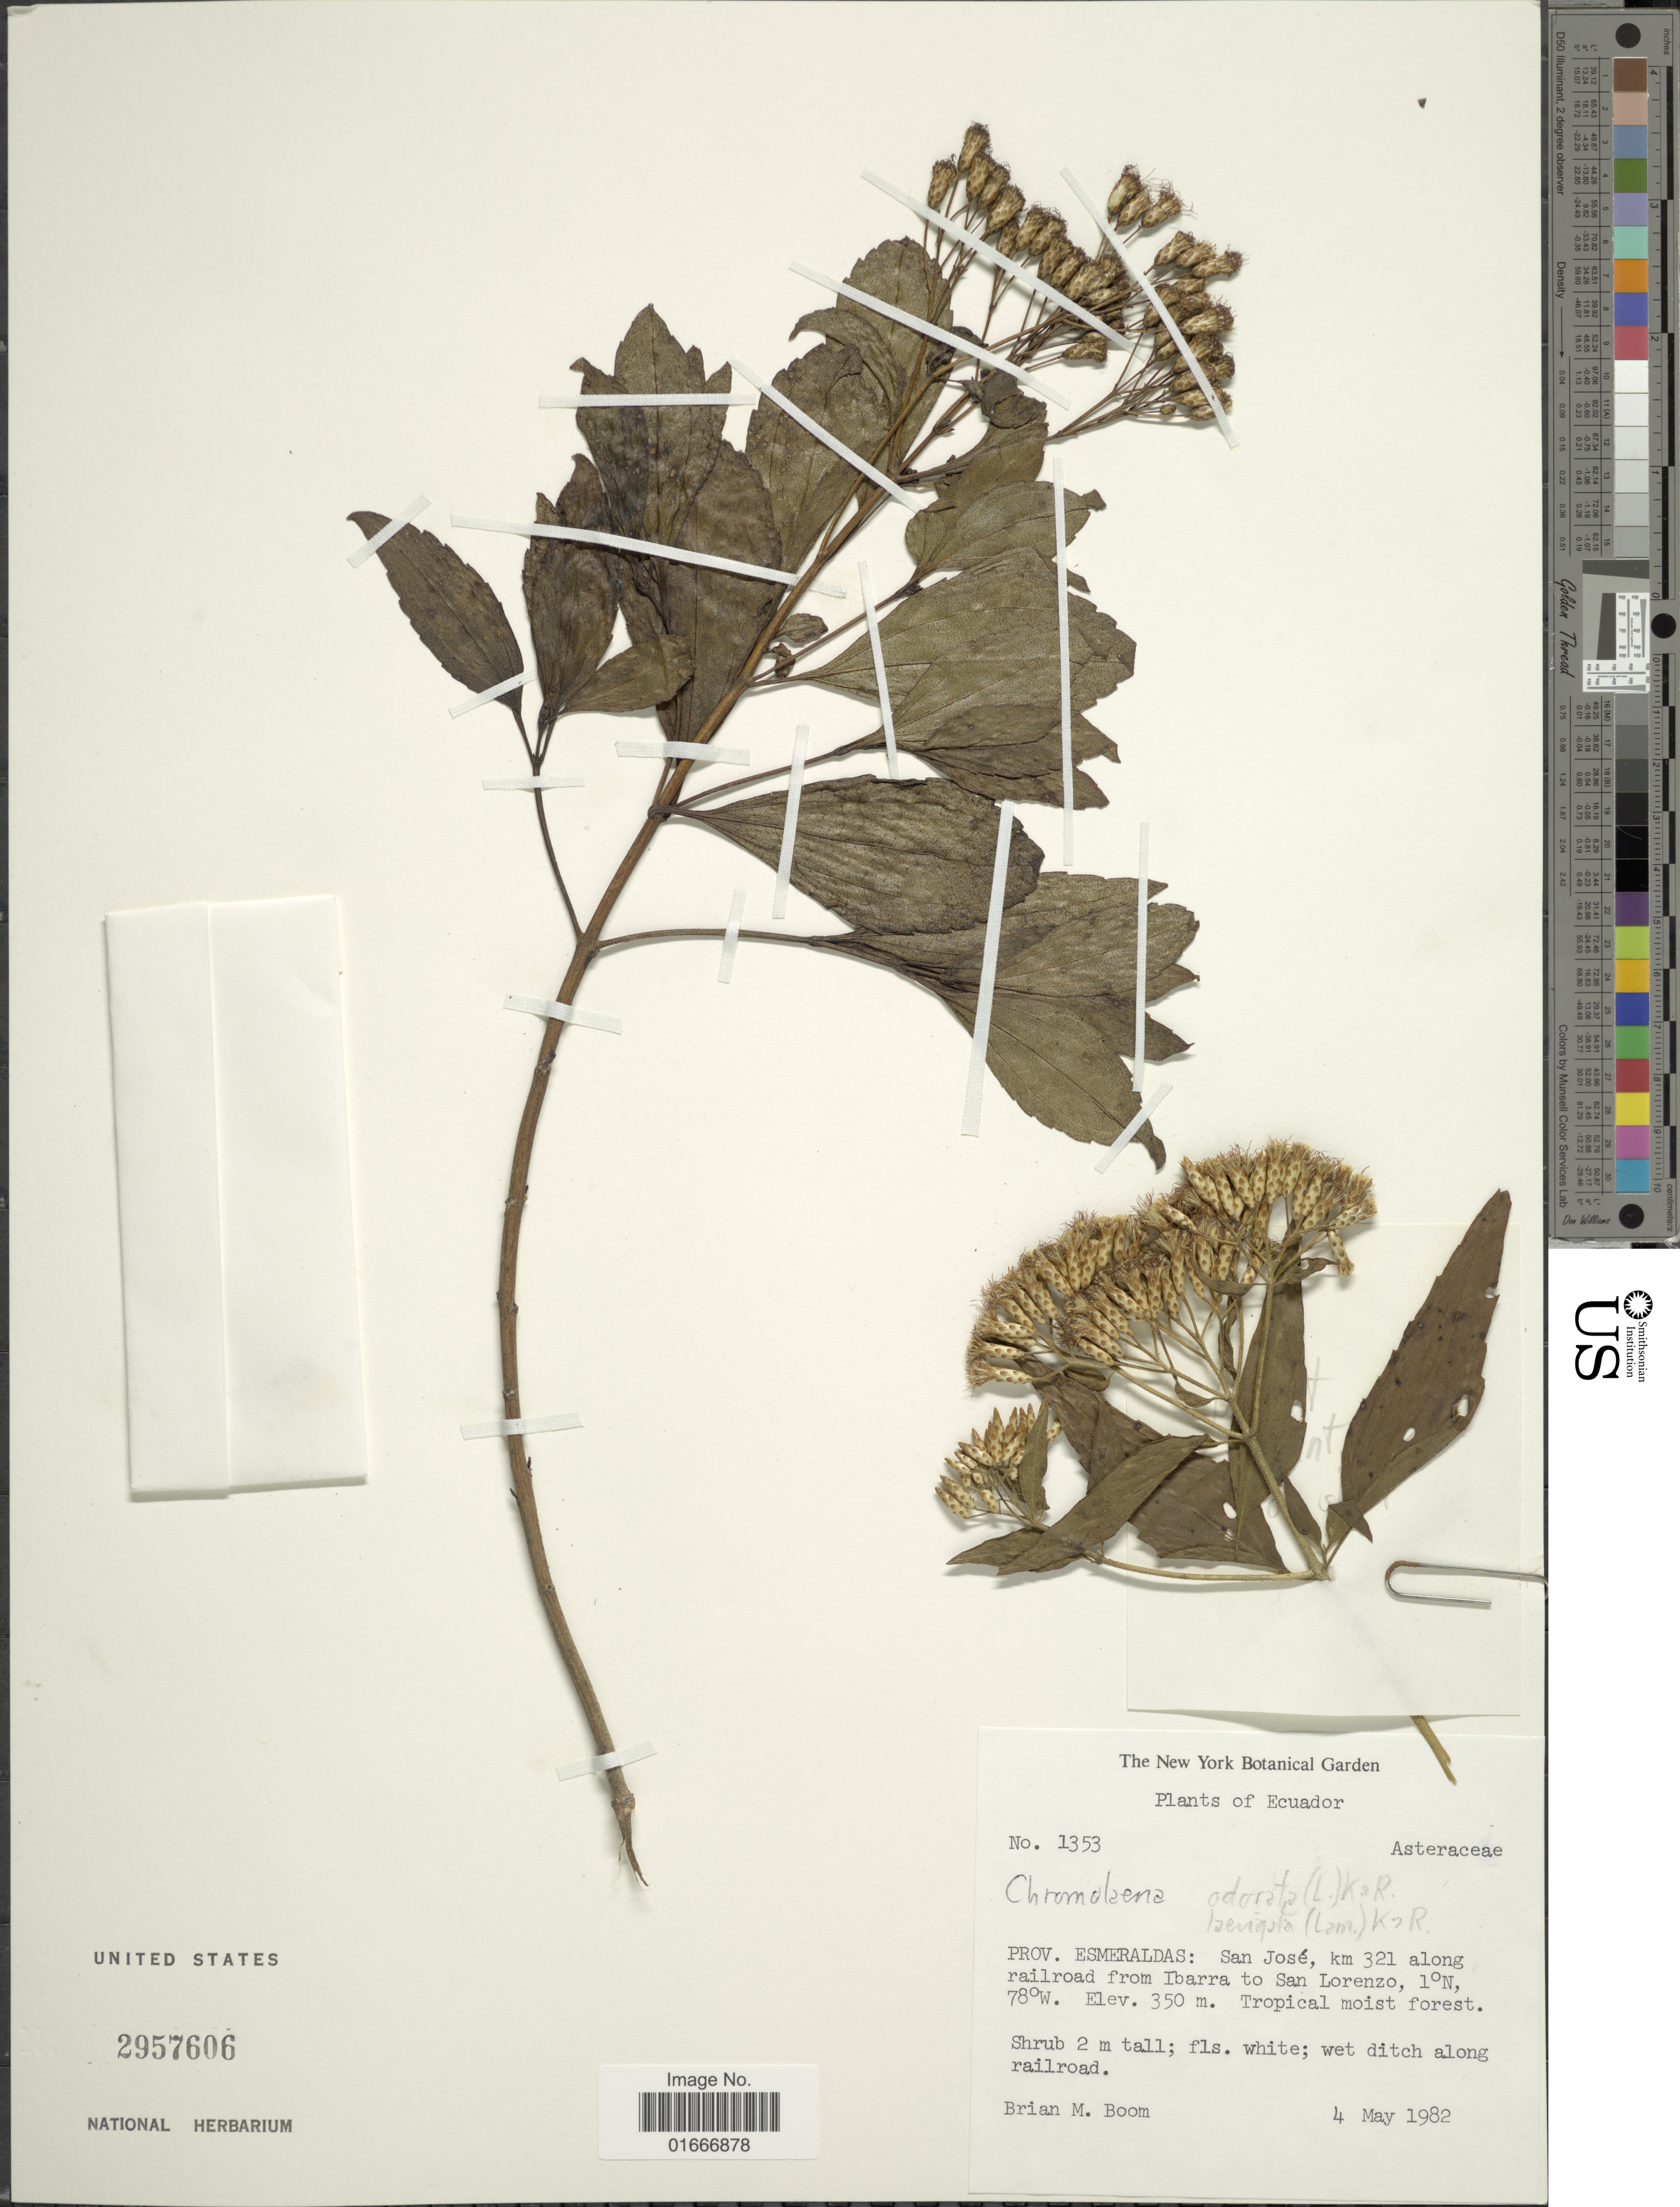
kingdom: Plantae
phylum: Tracheophyta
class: Magnoliopsida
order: Asterales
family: Asteraceae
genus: Chromolaena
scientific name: Chromolaena laevigata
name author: (Lam.) R.M. King & H. Rob.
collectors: B. M. Boom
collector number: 1353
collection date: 1982-05-04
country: Ecuador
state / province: Esmeraldas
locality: Ecuador. Prov. Esmeraldas: San Jose, km 321 along railroad from Ibarra to San Lorenzo,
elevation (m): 350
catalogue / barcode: US 2957606